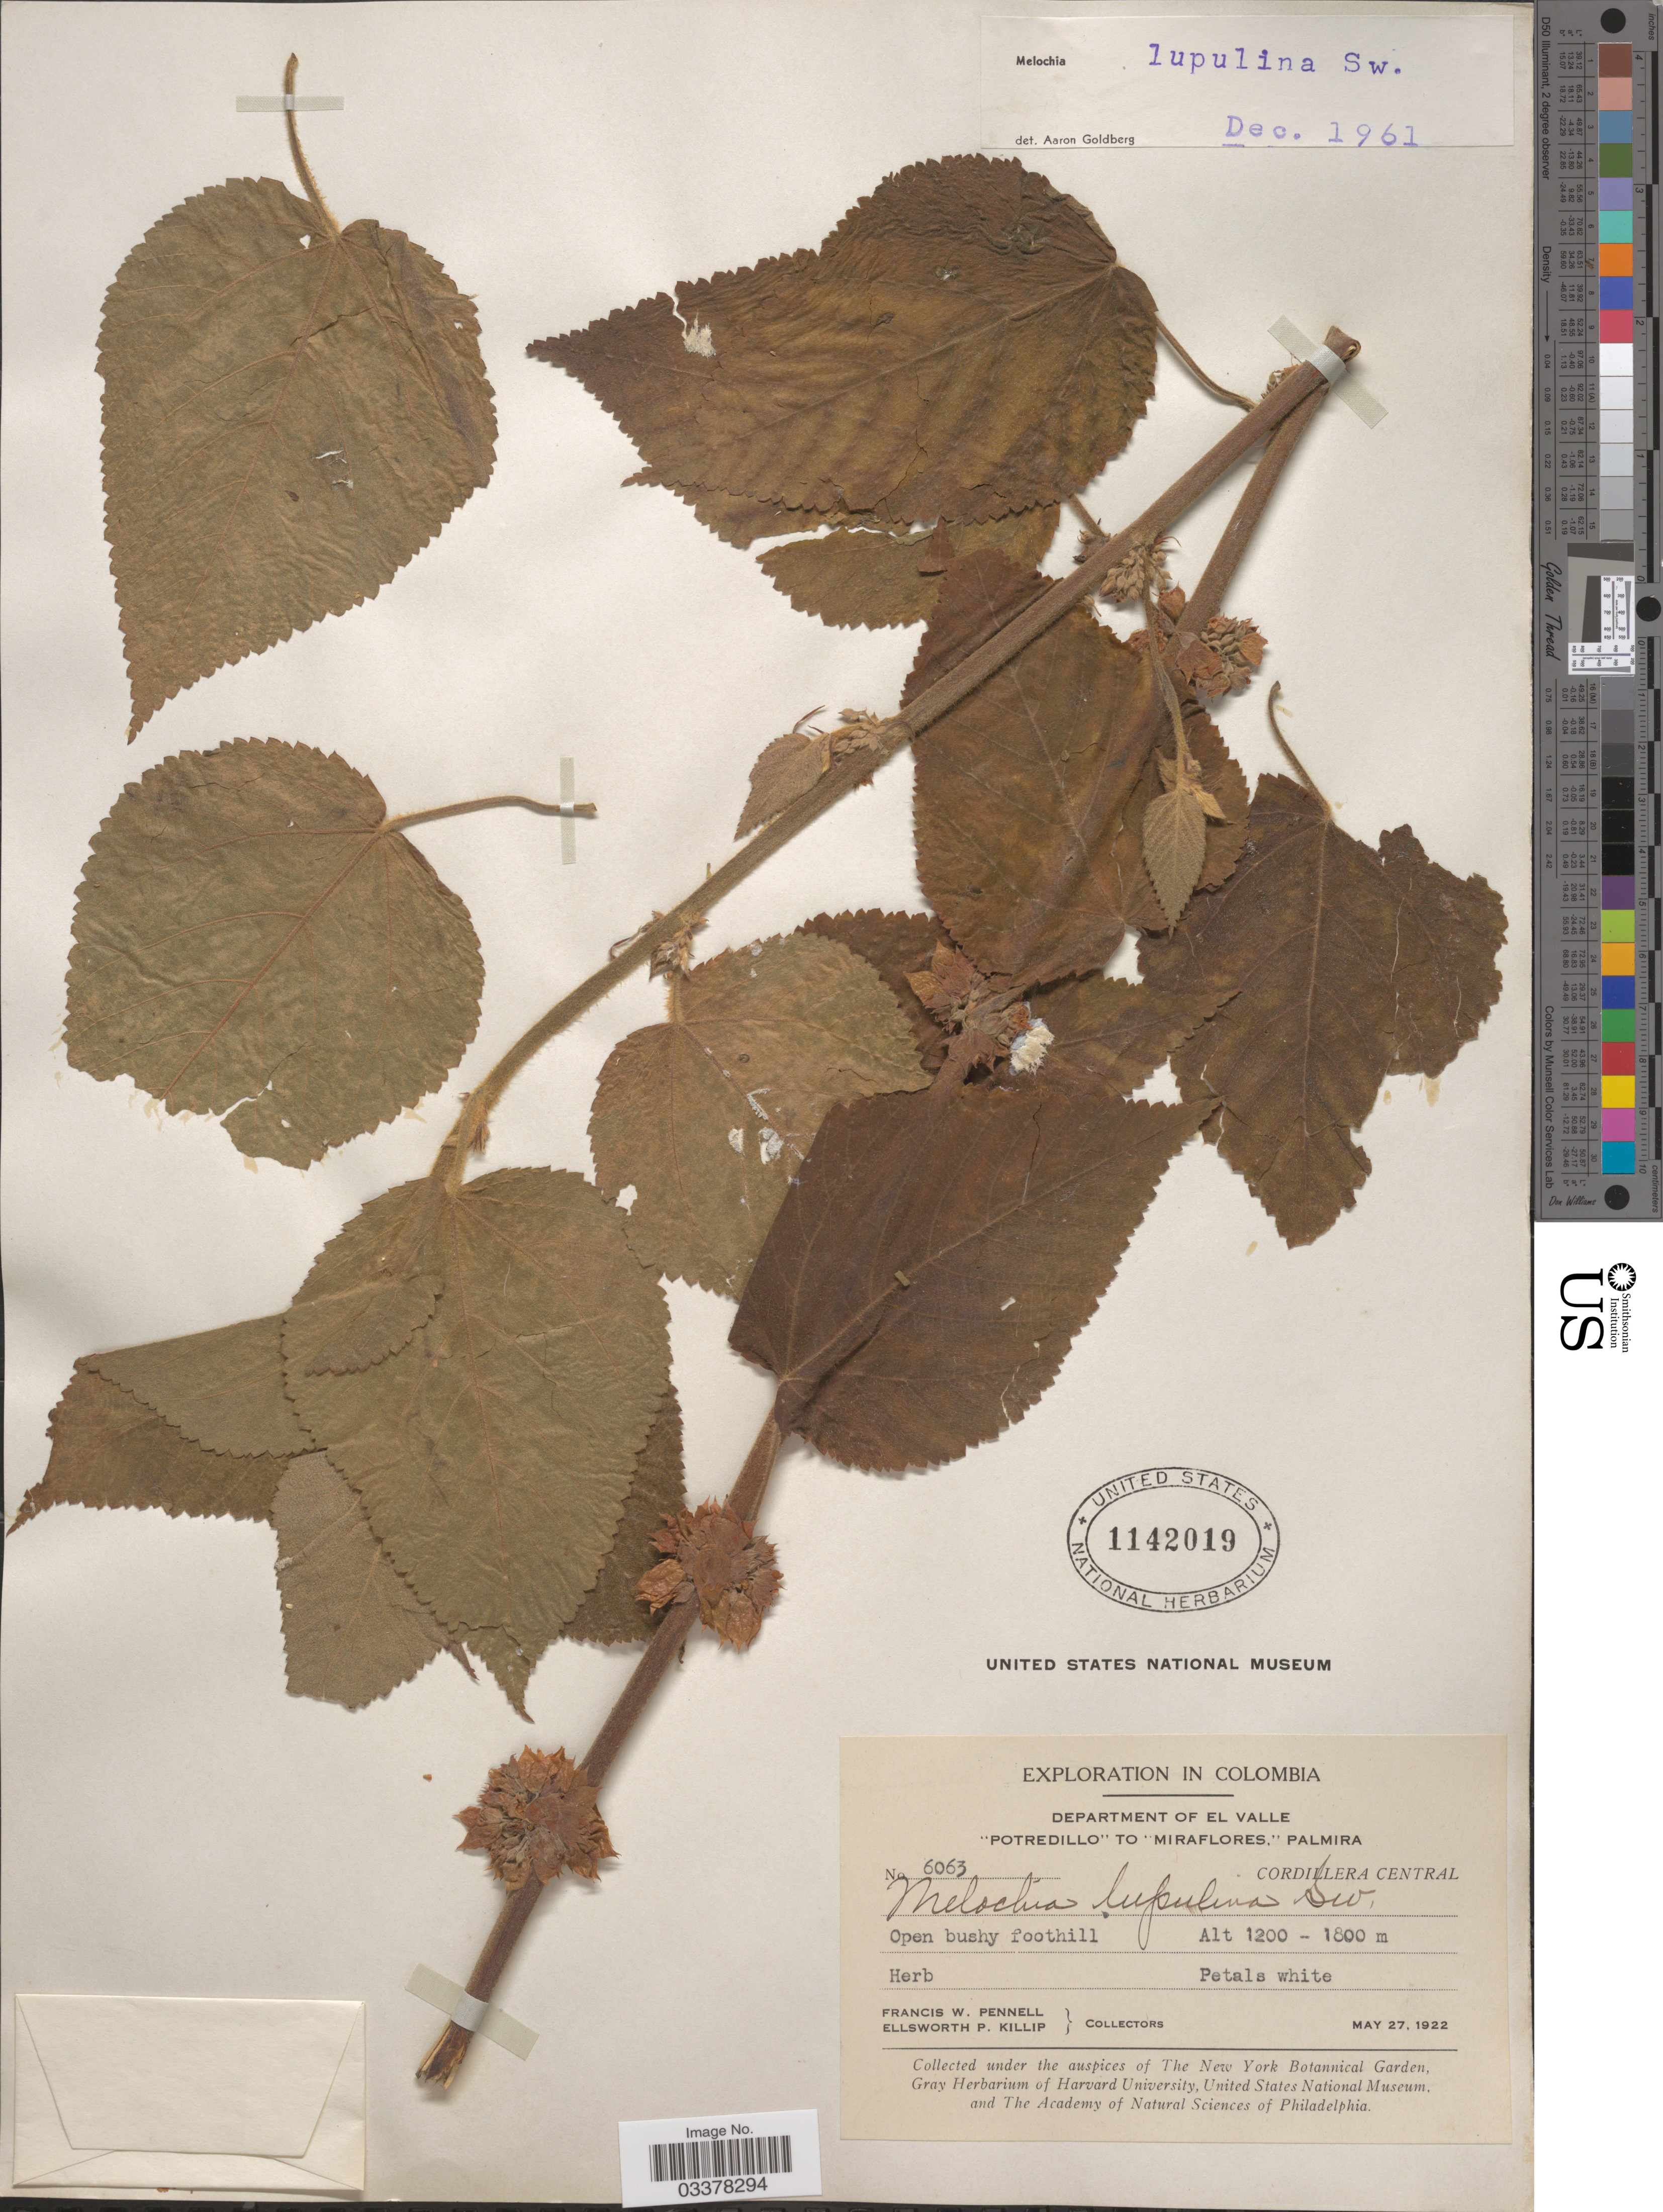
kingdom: Plantae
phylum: Tracheophyta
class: Magnoliopsida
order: Malvales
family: Malvaceae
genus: Melochia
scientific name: Melochia lupulina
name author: Sw.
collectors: F. W. Pennell & E. P. Killip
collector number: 6063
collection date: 1922-05-27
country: Colombia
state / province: Valle del Cauca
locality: Department of El Valle. "Potredillo" to "Miraflores", Palmira. Cordillera Central.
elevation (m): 1200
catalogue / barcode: US 1142019